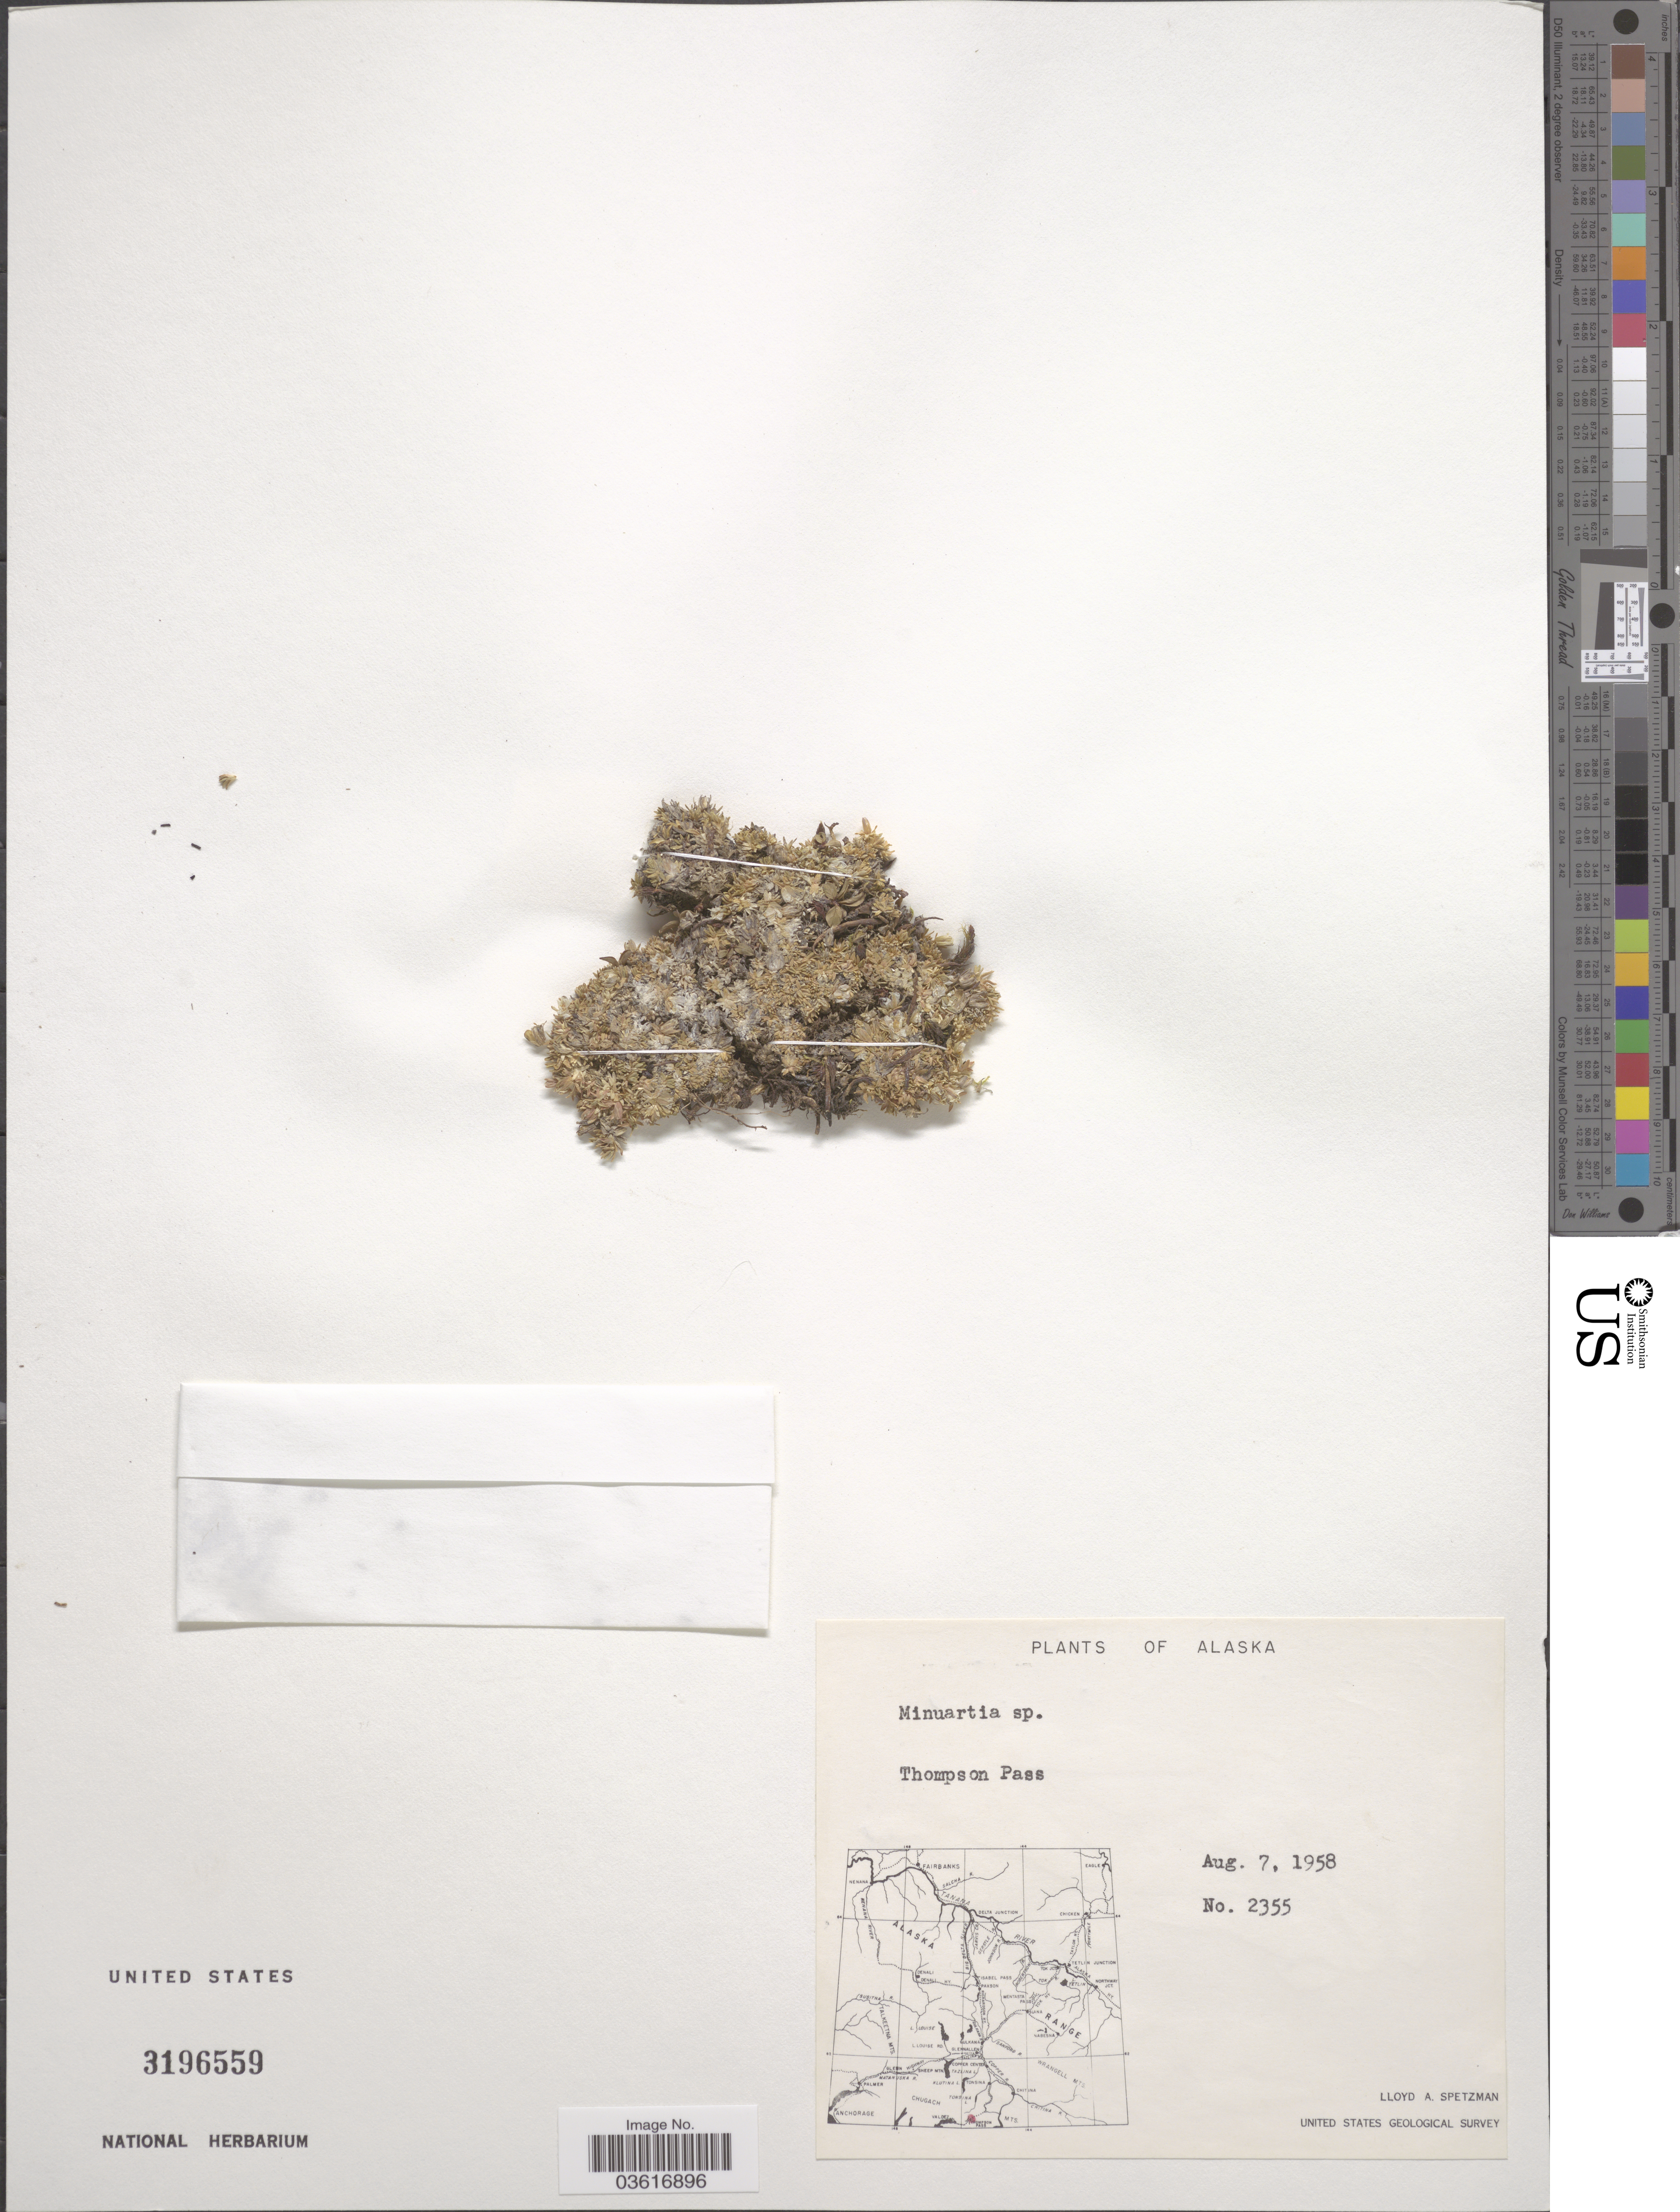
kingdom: Plantae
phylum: Tracheophyta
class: Magnoliopsida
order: Caryophyllales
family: Caryophyllaceae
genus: Minuartia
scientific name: Minuartia sp.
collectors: L. Spetzman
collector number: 2355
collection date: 1958-08-07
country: United States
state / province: Alaska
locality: Thompson Pass.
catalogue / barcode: US 3196559